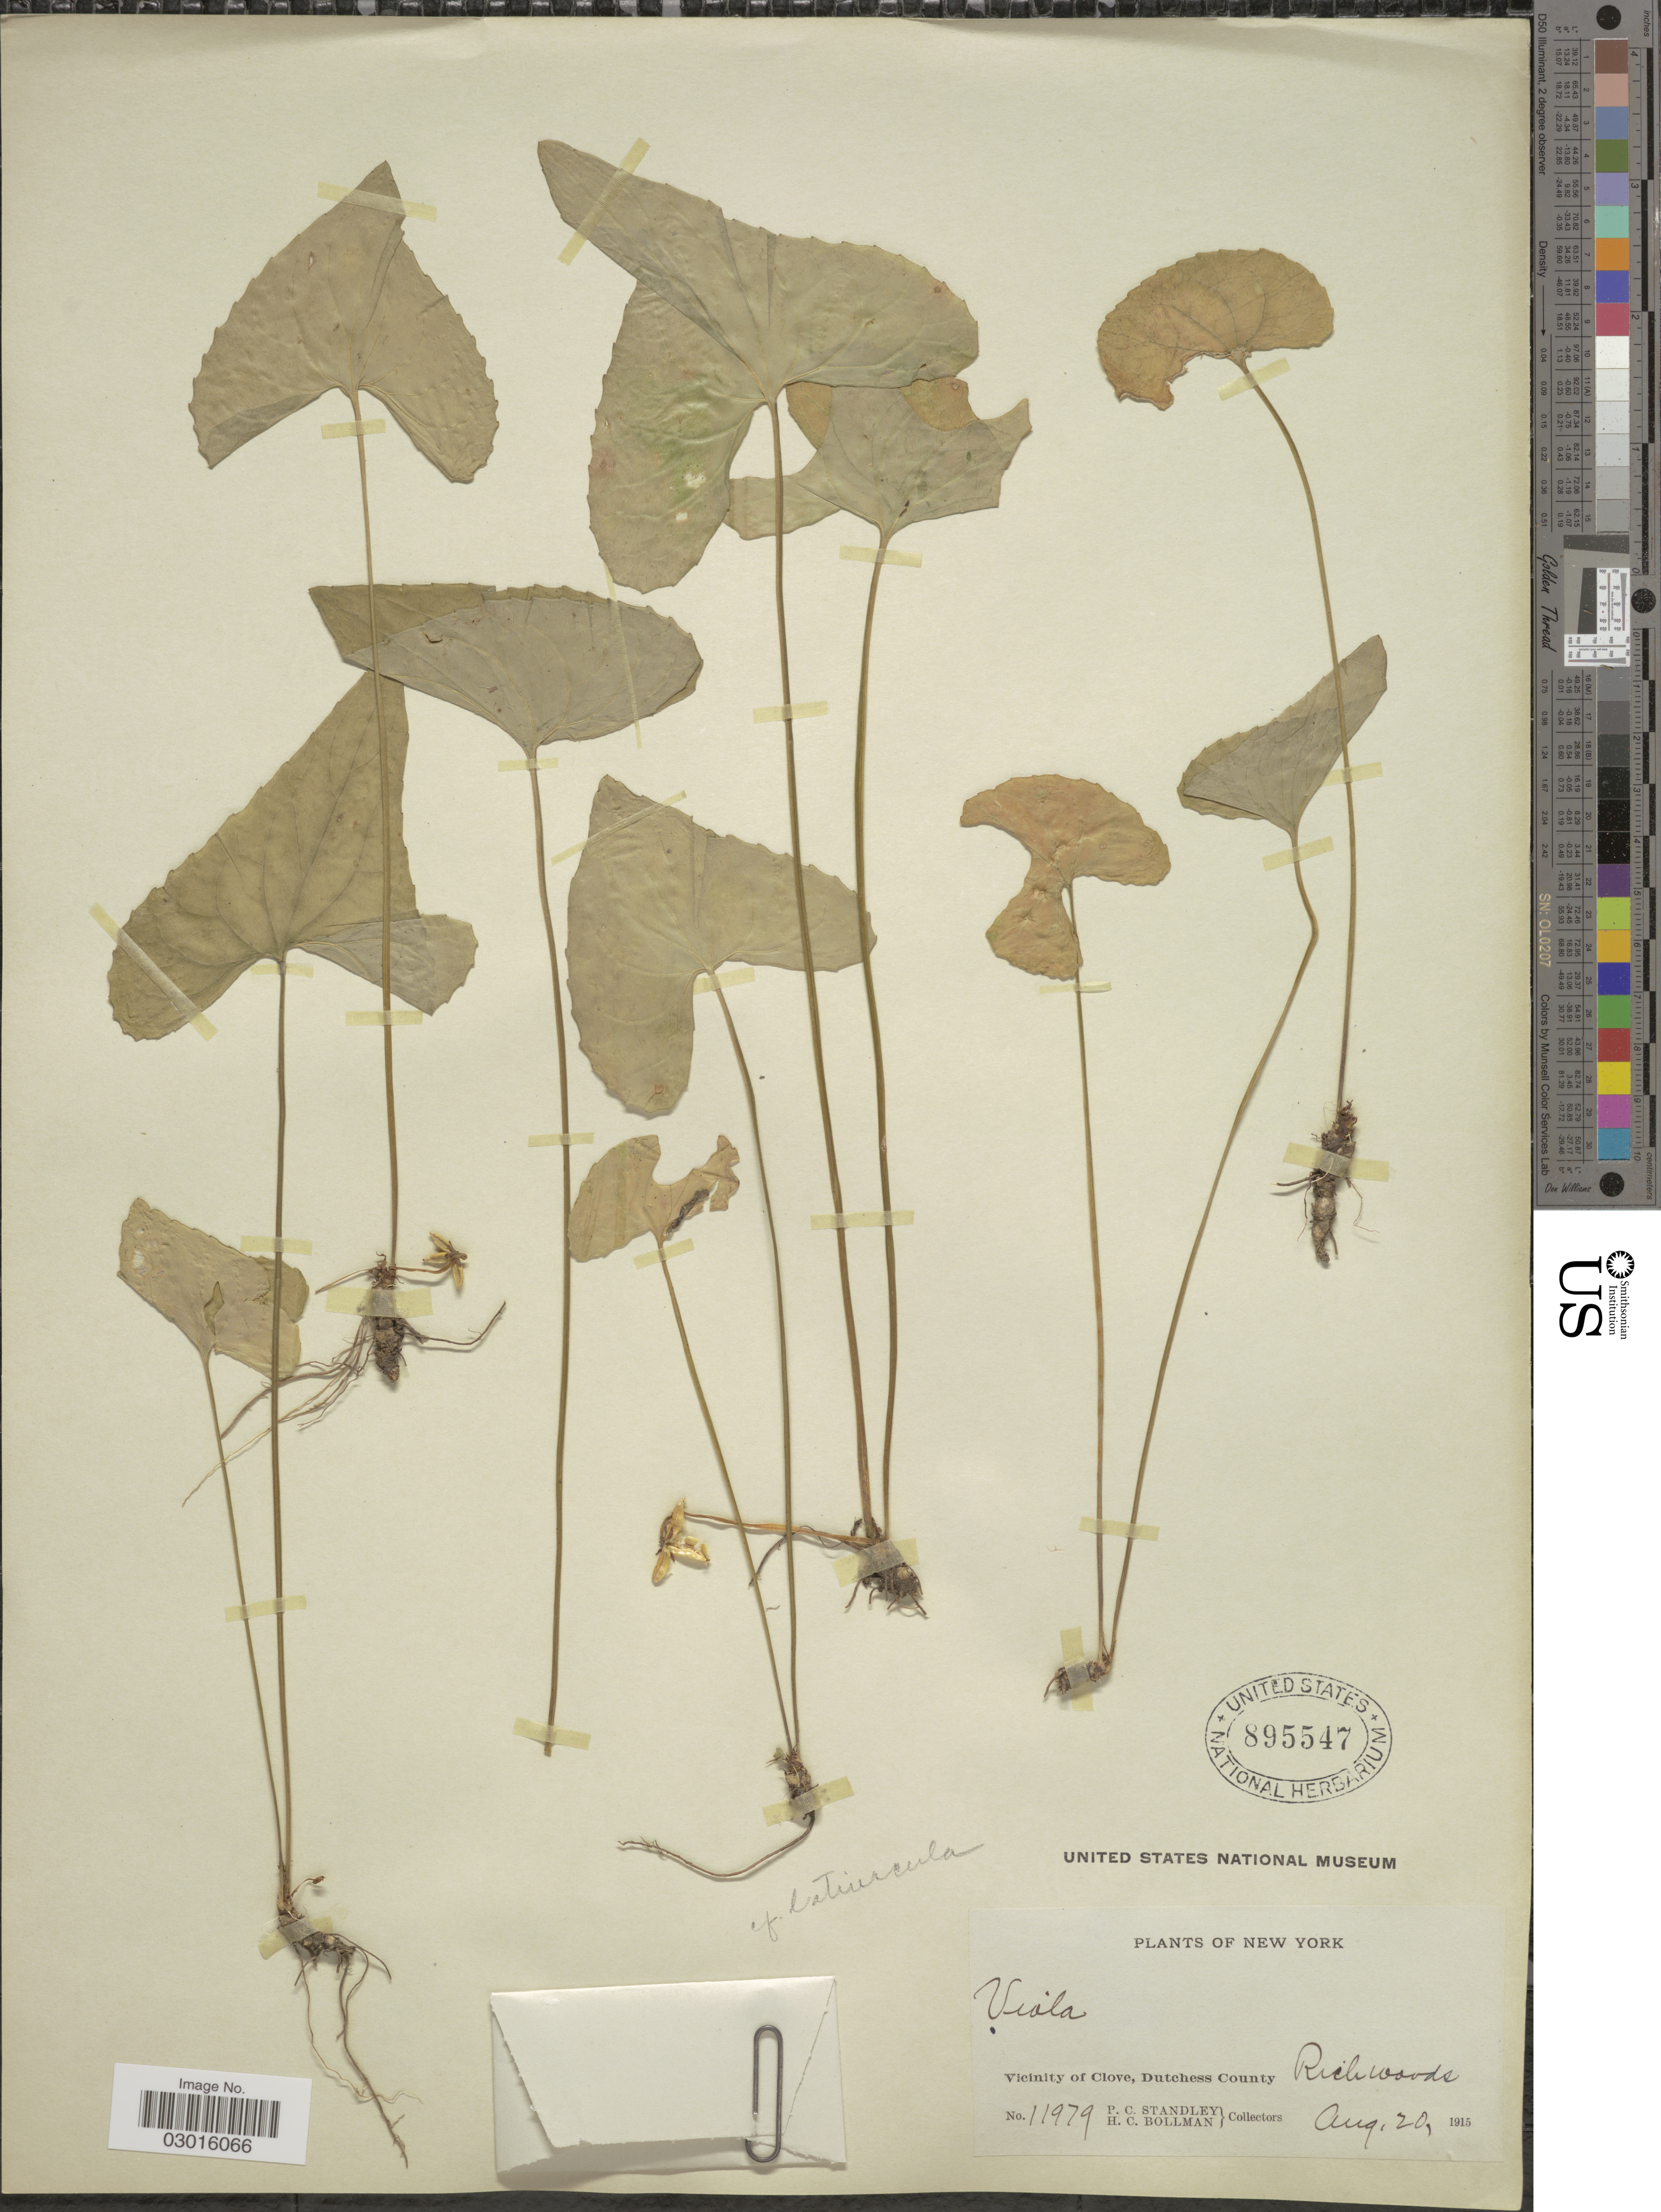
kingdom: Plantae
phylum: Tracheophyta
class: Magnoliopsida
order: Malpighiales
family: Violaceae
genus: Viola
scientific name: Viola latiuscula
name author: Greene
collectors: P. C. Standley & H. C. Bollman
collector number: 11979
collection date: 1915-08-20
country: United States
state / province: New York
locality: Vicinity of Clove, Dutchess County, Rich woods.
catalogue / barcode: US 895547